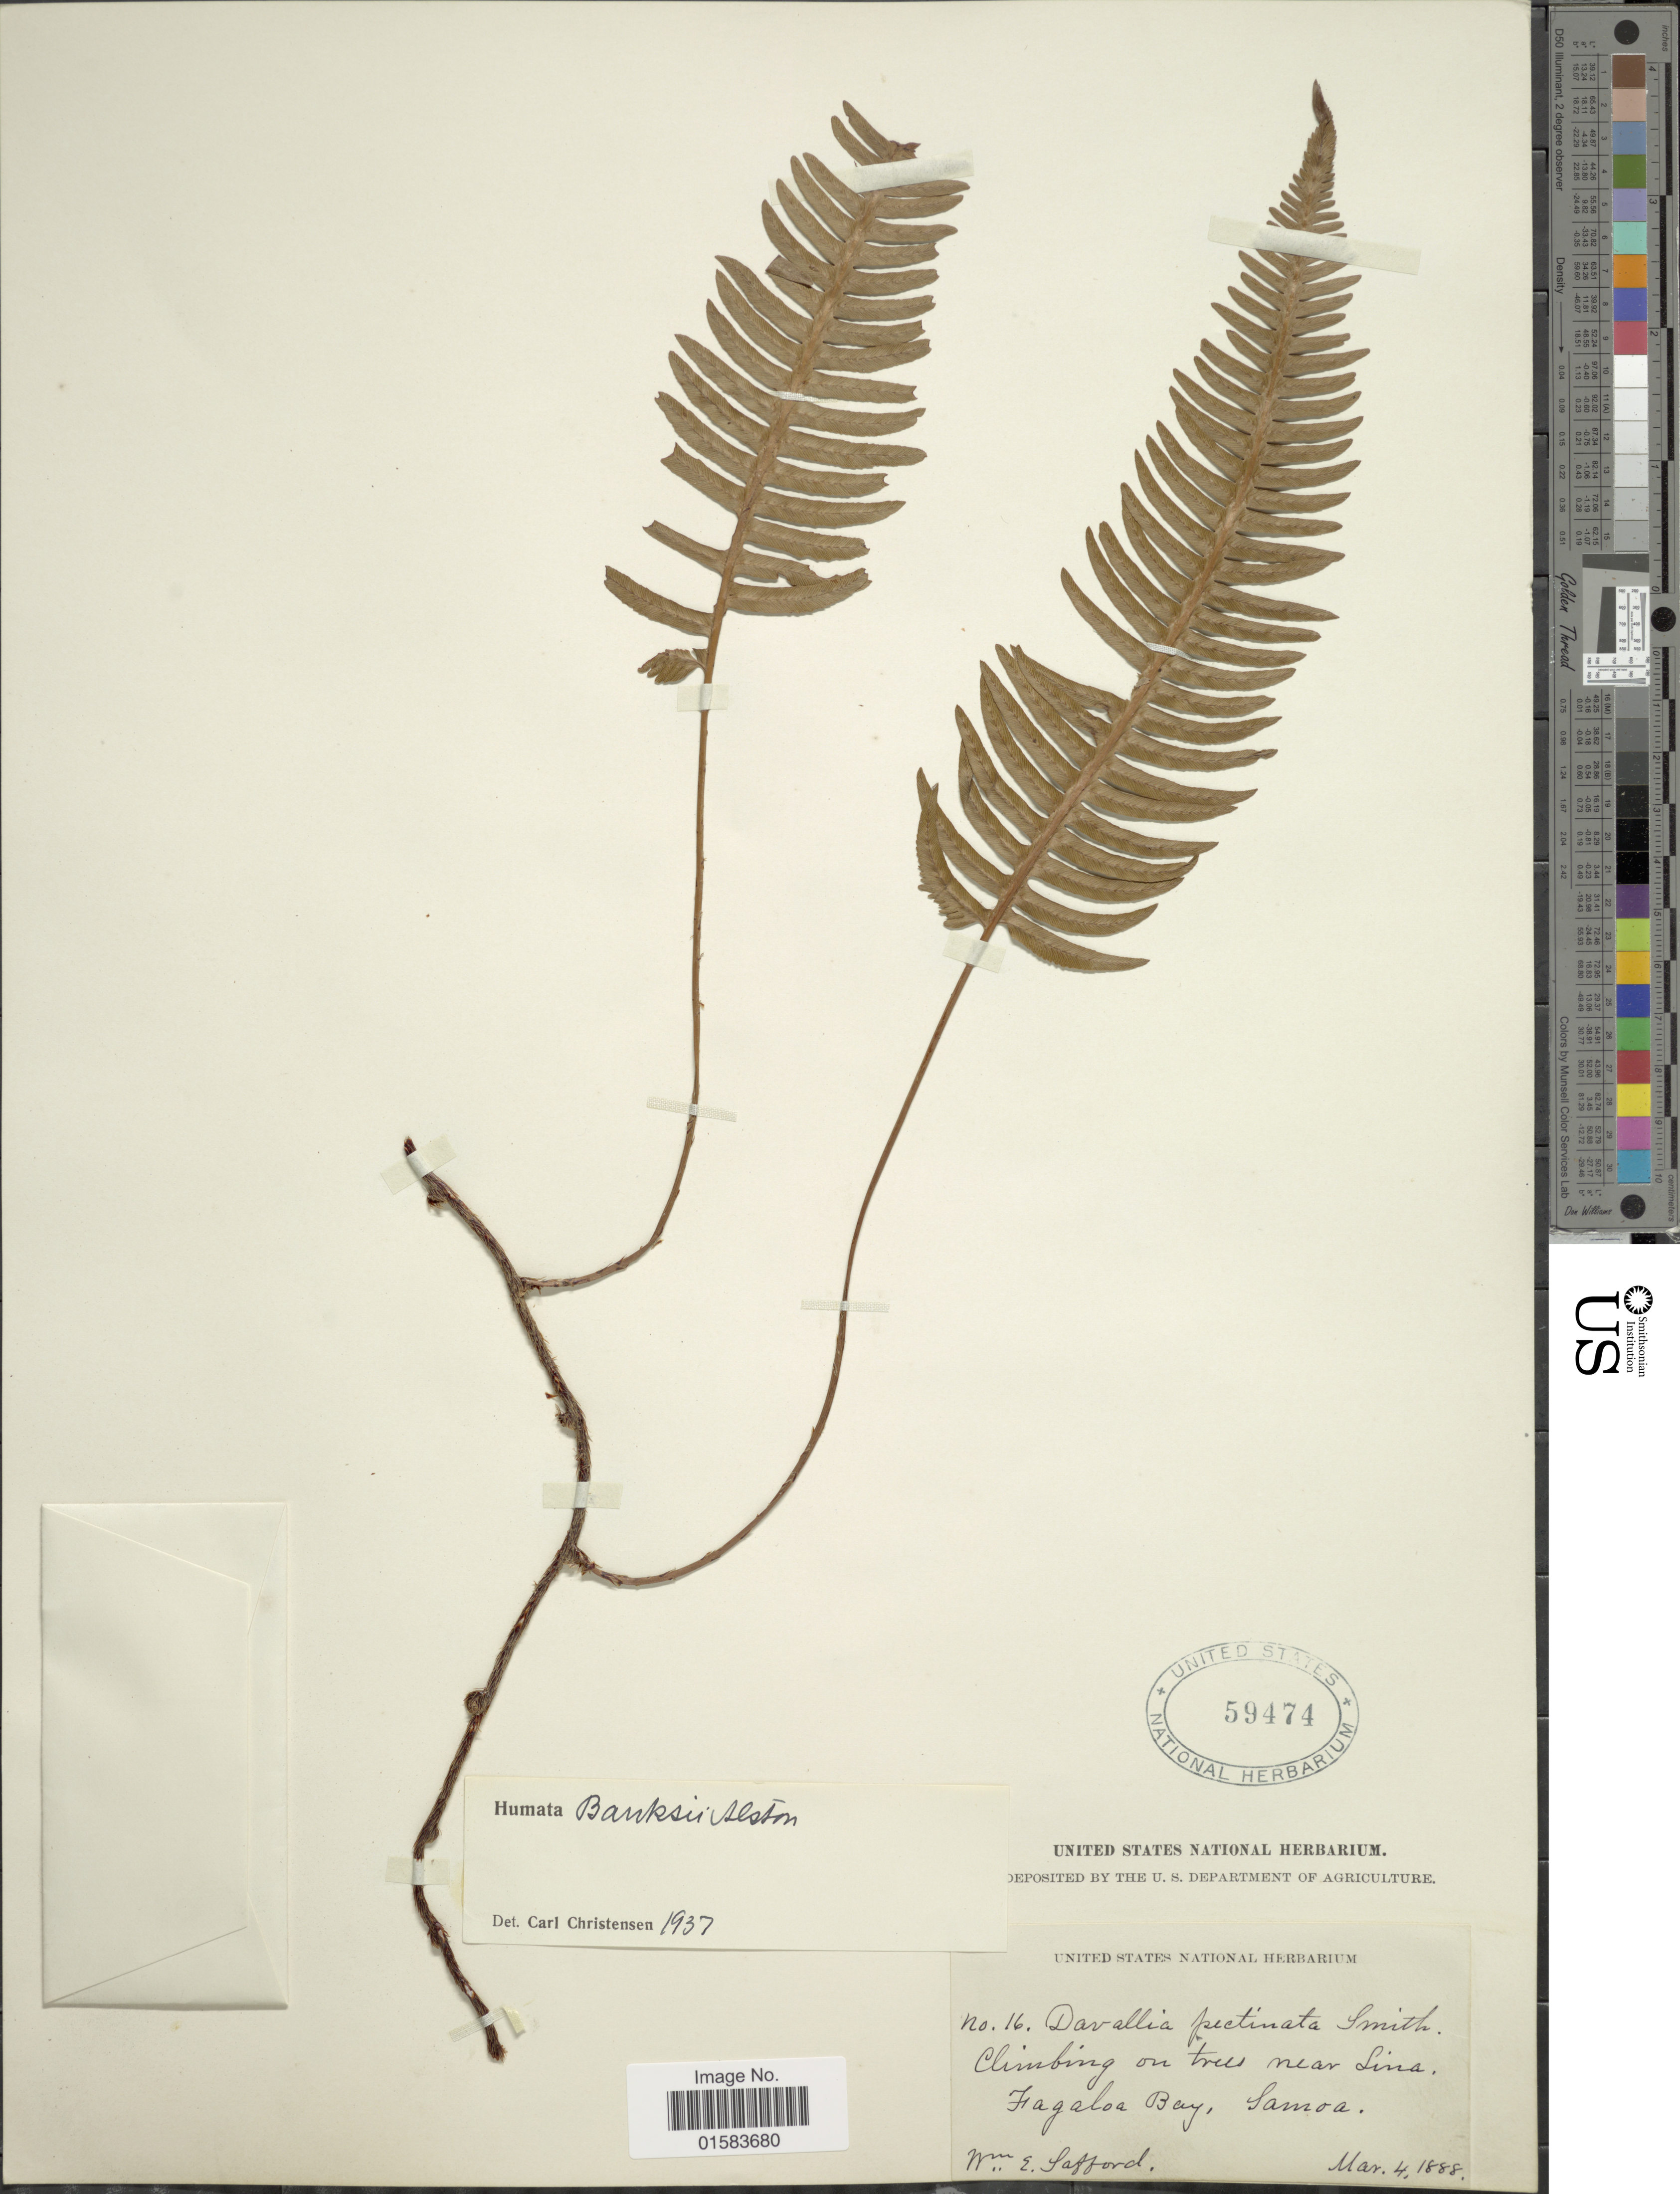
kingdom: Plantae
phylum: Tracheophyta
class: Polypodiopsida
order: Polypodiales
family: Davalliaceae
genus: Davallia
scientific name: Davallia pectinata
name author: Sm.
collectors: W. E. Safford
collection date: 1888-03-04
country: American Samoa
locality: Near Lina, Fagaloa Bay, Samoa [interpreted]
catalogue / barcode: US 59474